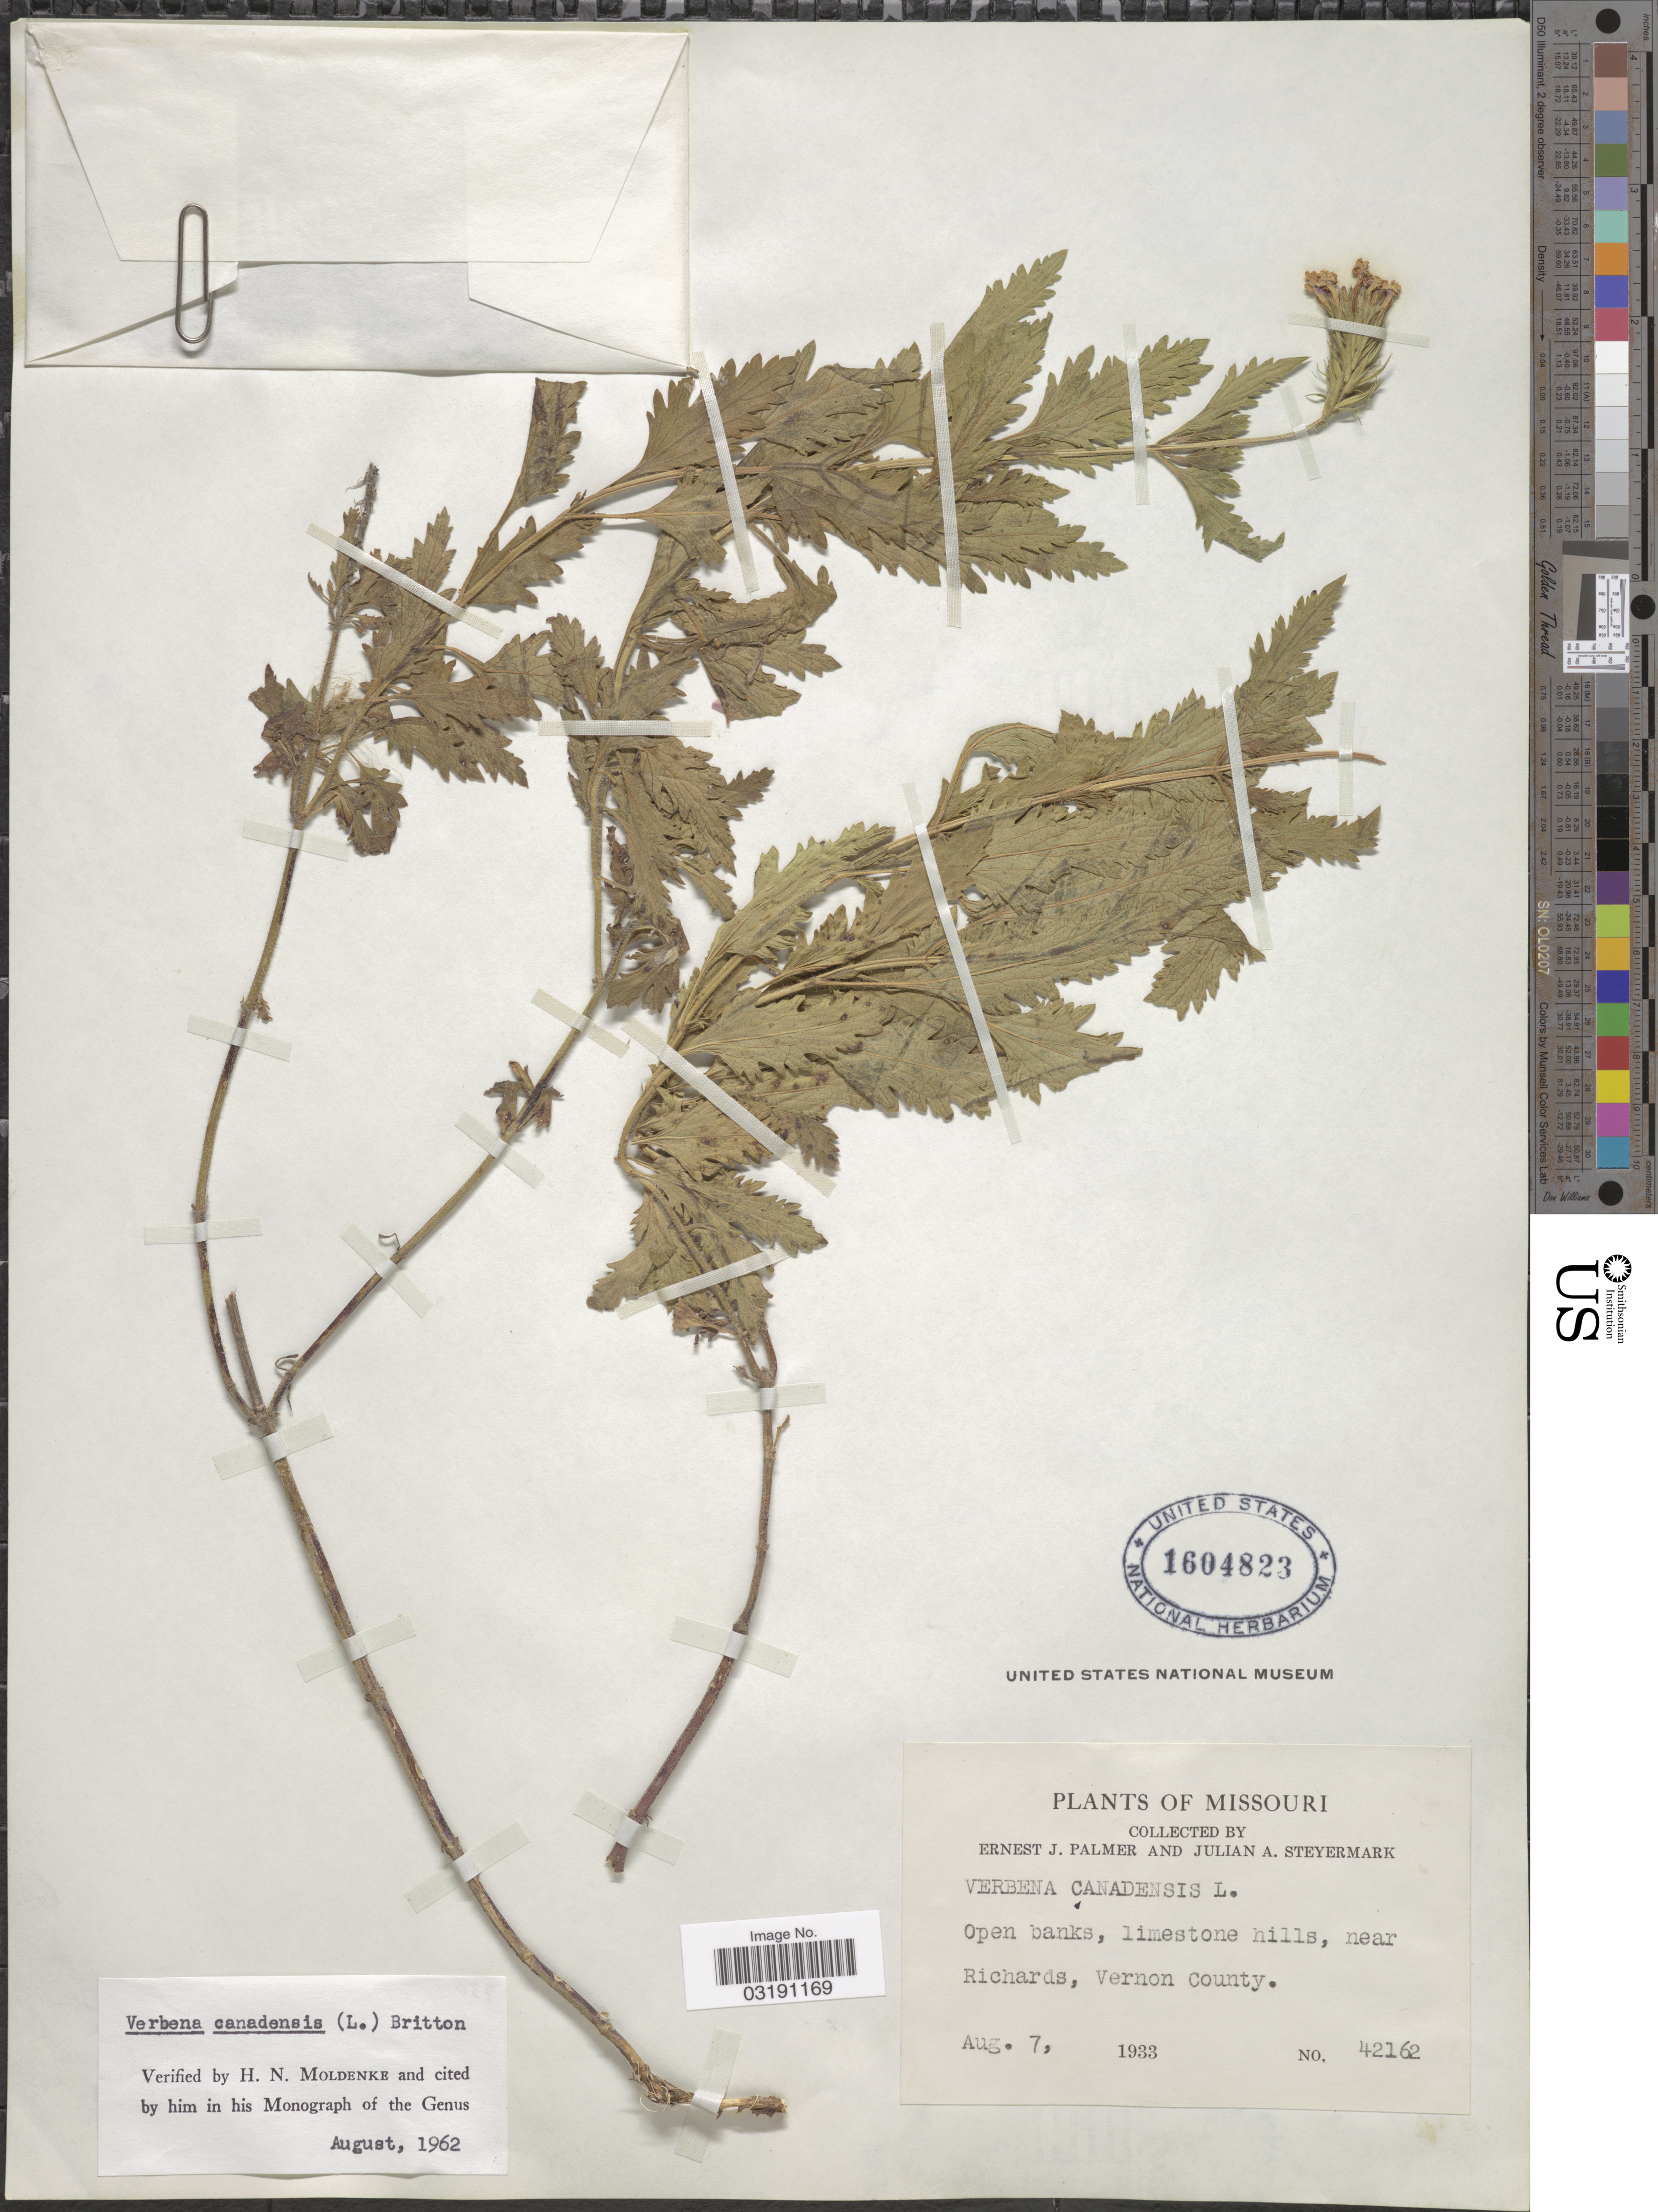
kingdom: Plantae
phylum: Tracheophyta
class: Magnoliopsida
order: Lamiales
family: Verbenaceae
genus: Verbena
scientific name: Verbena canadensis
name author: (L.) Britton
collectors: E. J. Palmer & J. Steyermark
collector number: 42162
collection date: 1933-08-07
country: United States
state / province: Missouri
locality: Near Richards, Vernon County.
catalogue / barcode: US 1604823